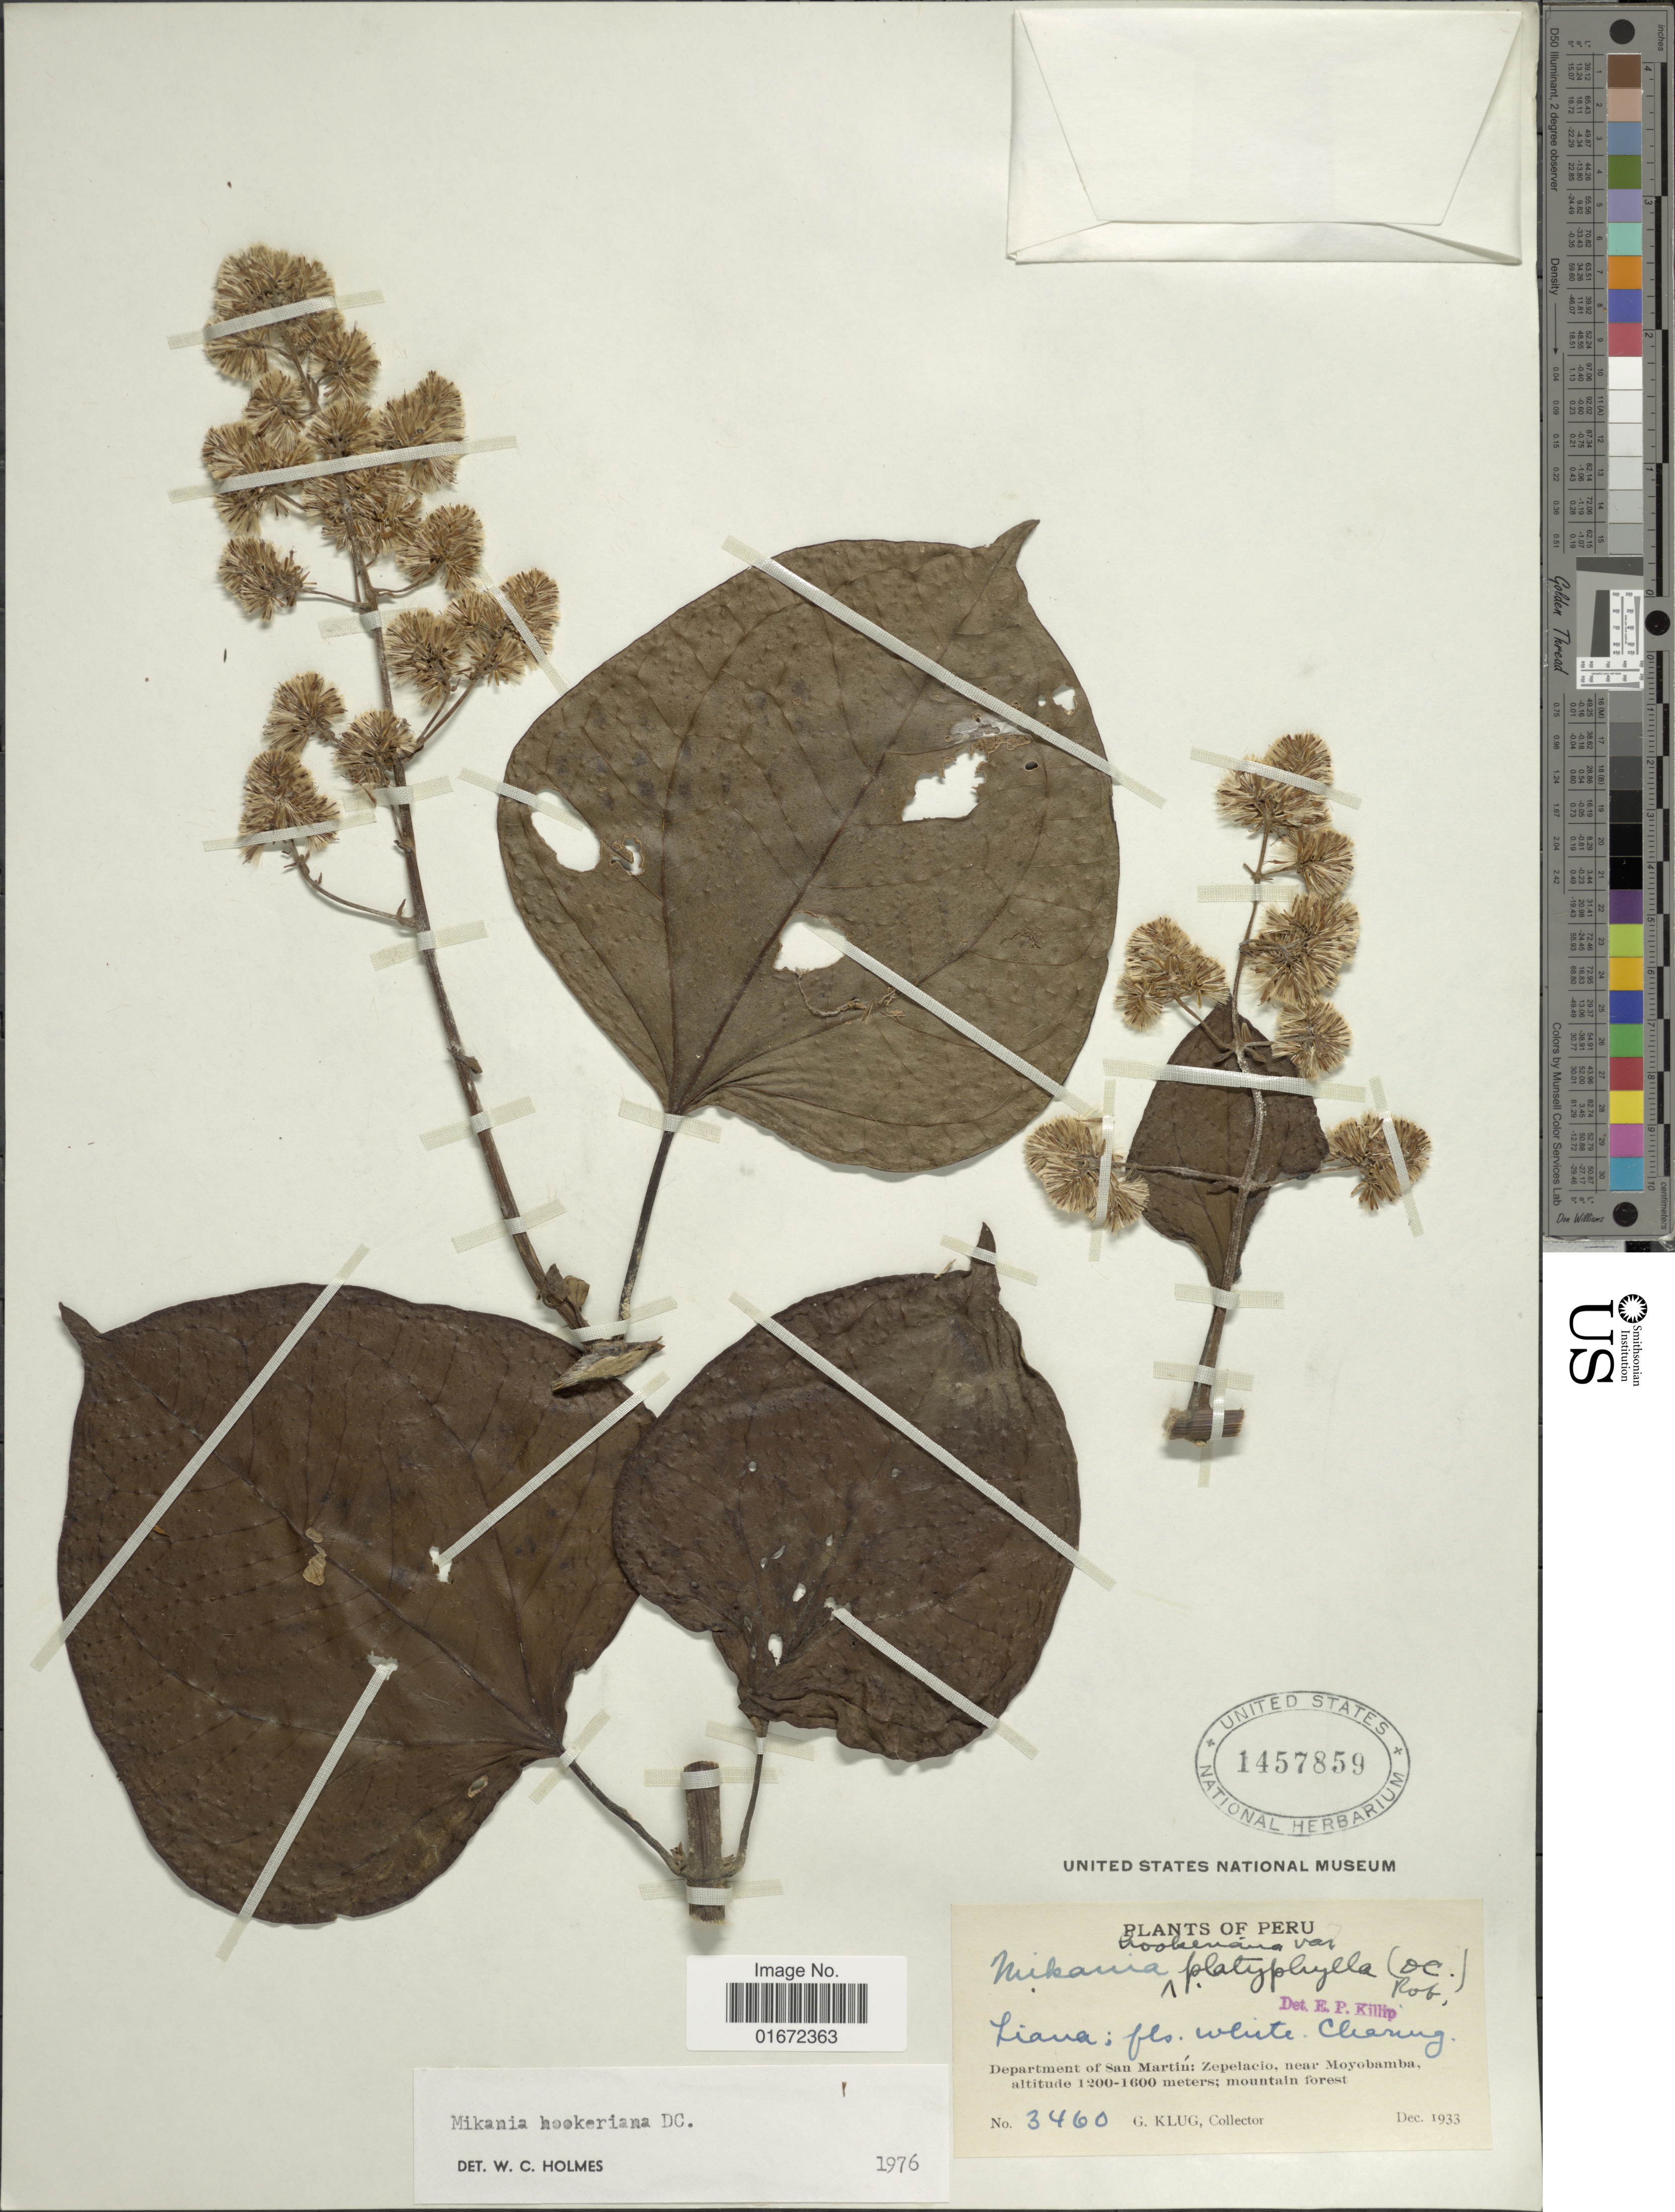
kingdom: Plantae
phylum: Tracheophyta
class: Magnoliopsida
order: Asterales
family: Asteraceae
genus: Mikania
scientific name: Mikania hookeriana var. platyphylla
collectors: G. Klug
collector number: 3460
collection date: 1933-12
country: Peru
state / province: San Martín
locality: Department of San Martín: Zepelacio, near Moyobamba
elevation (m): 1200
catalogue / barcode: US 1457859